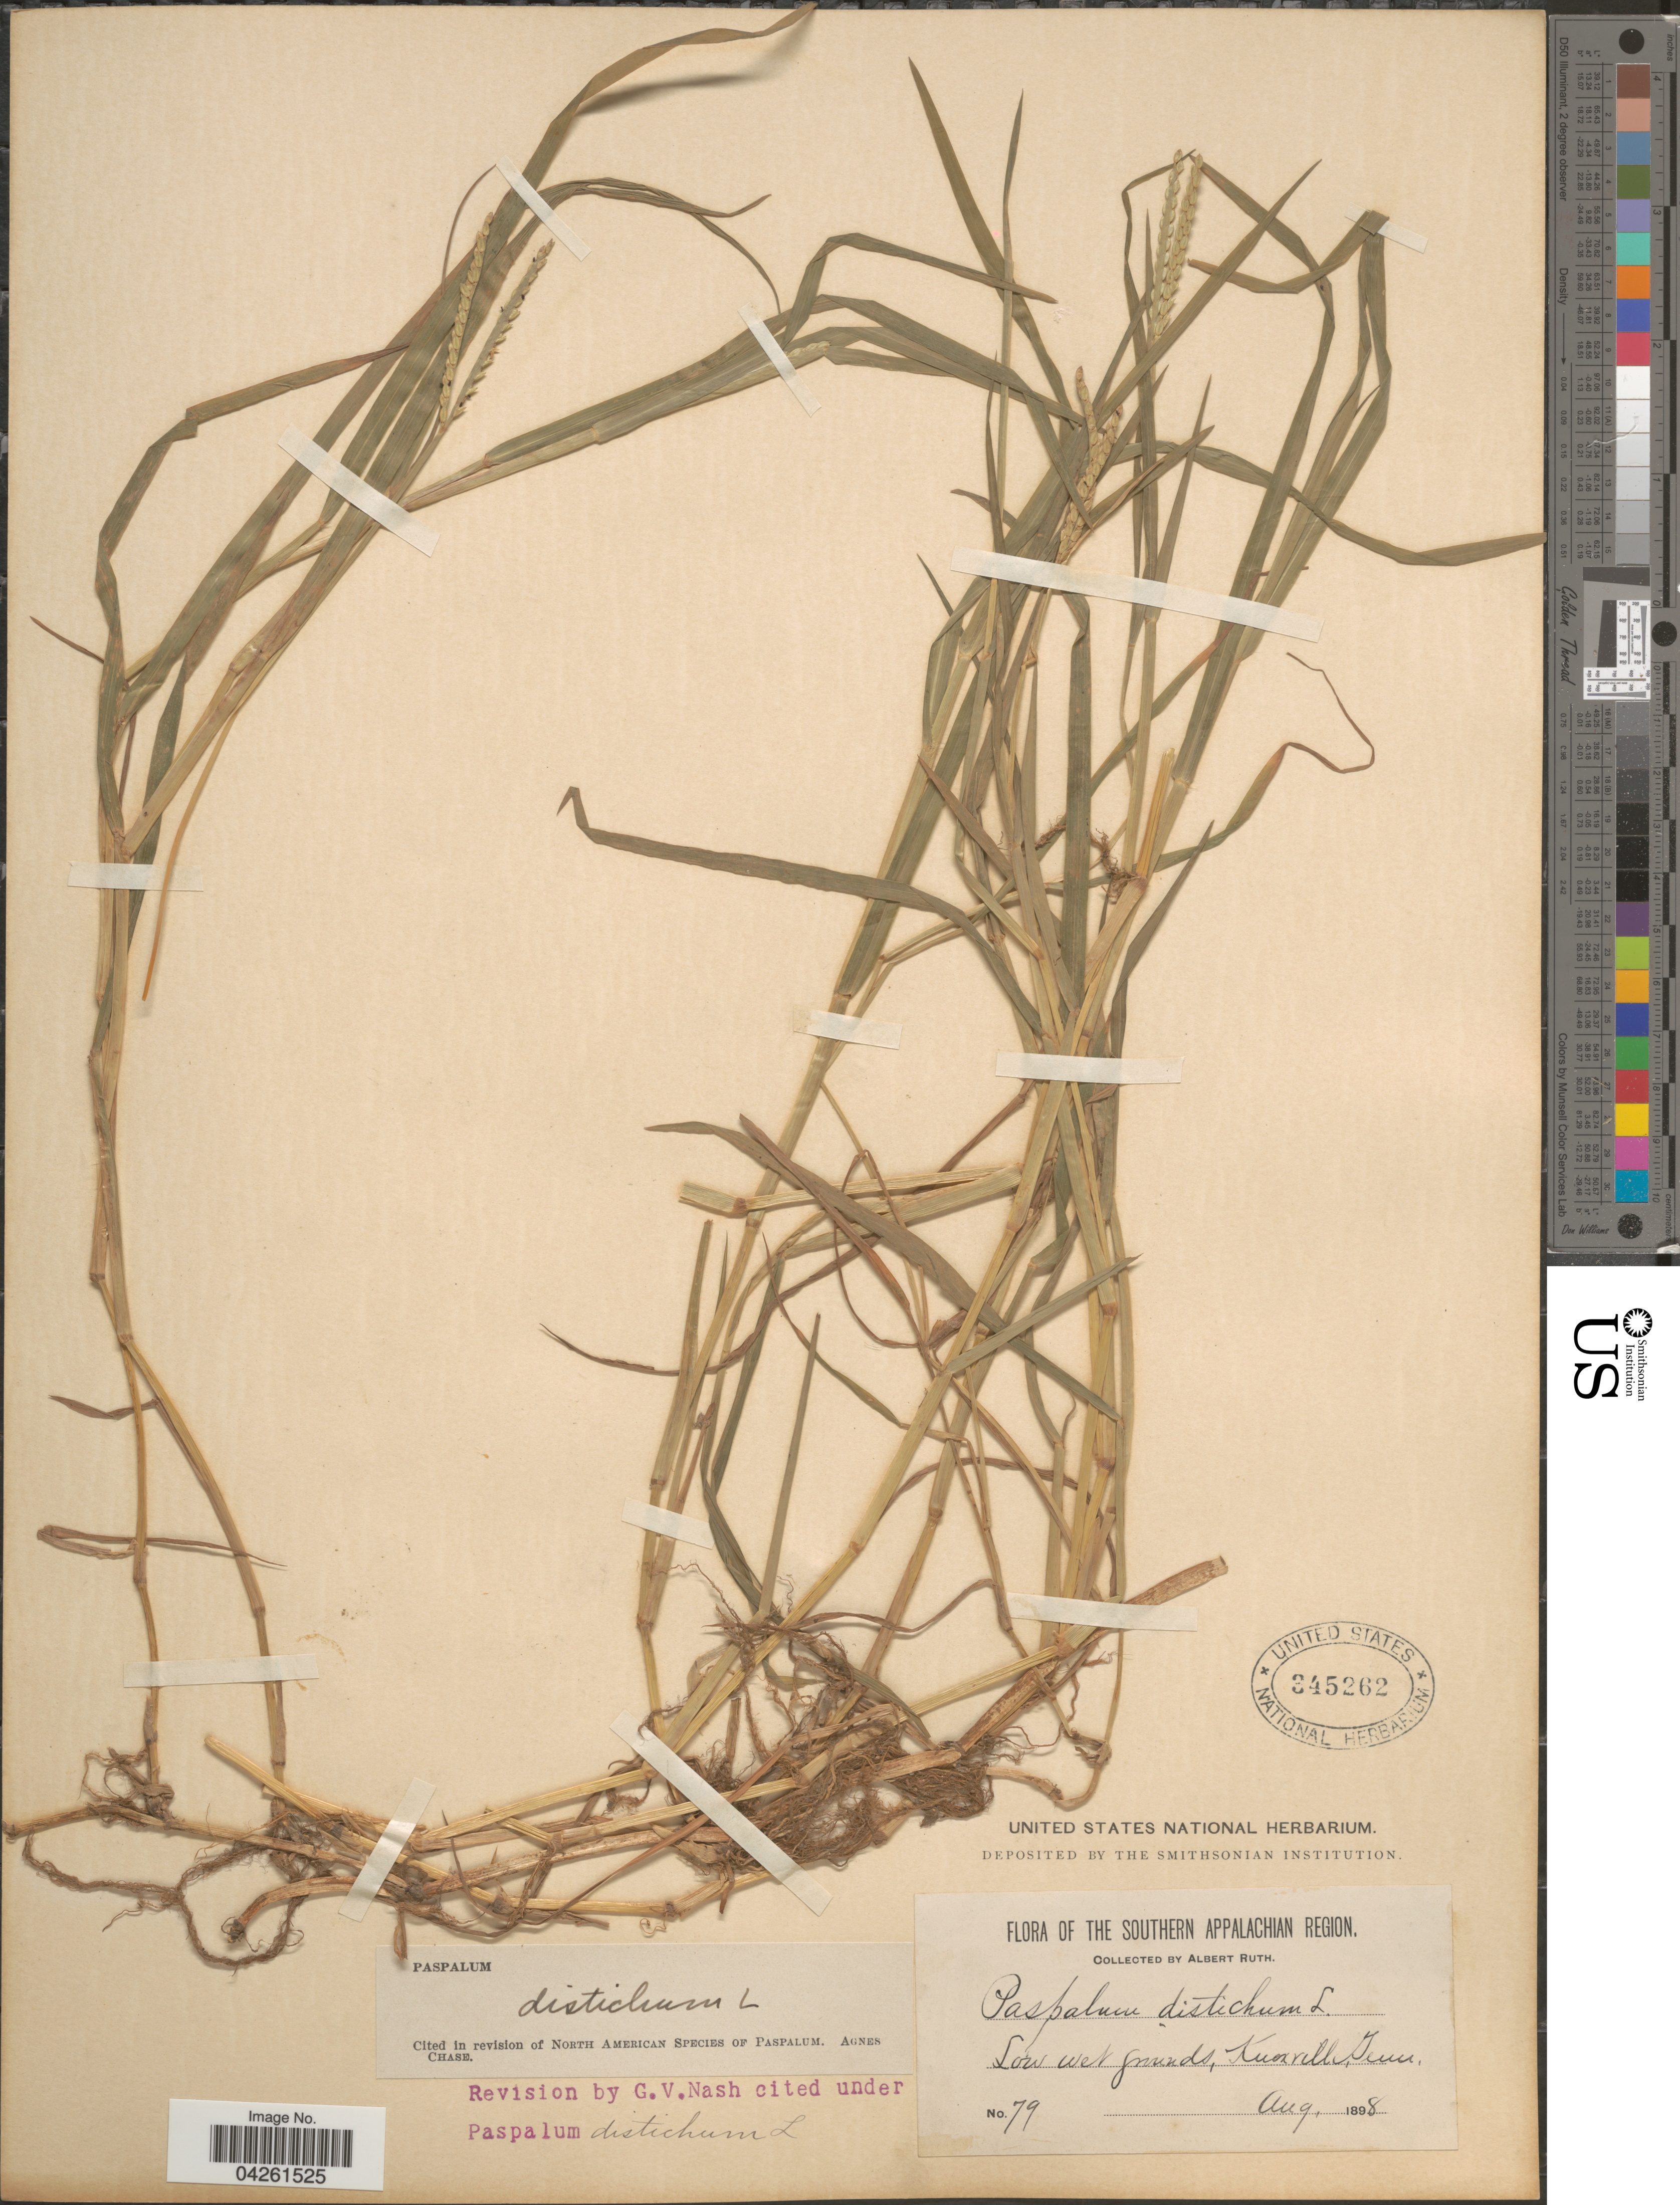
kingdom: Plantae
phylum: Tracheophyta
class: Liliopsida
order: Poales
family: Poaceae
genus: Paspalum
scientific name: Paspalum distichum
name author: L.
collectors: A. Ruth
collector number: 79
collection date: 1898-08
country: United States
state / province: Tennessee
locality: The Southern Appalachian Region. Low wet grounds, Knoxville.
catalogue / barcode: US 345262